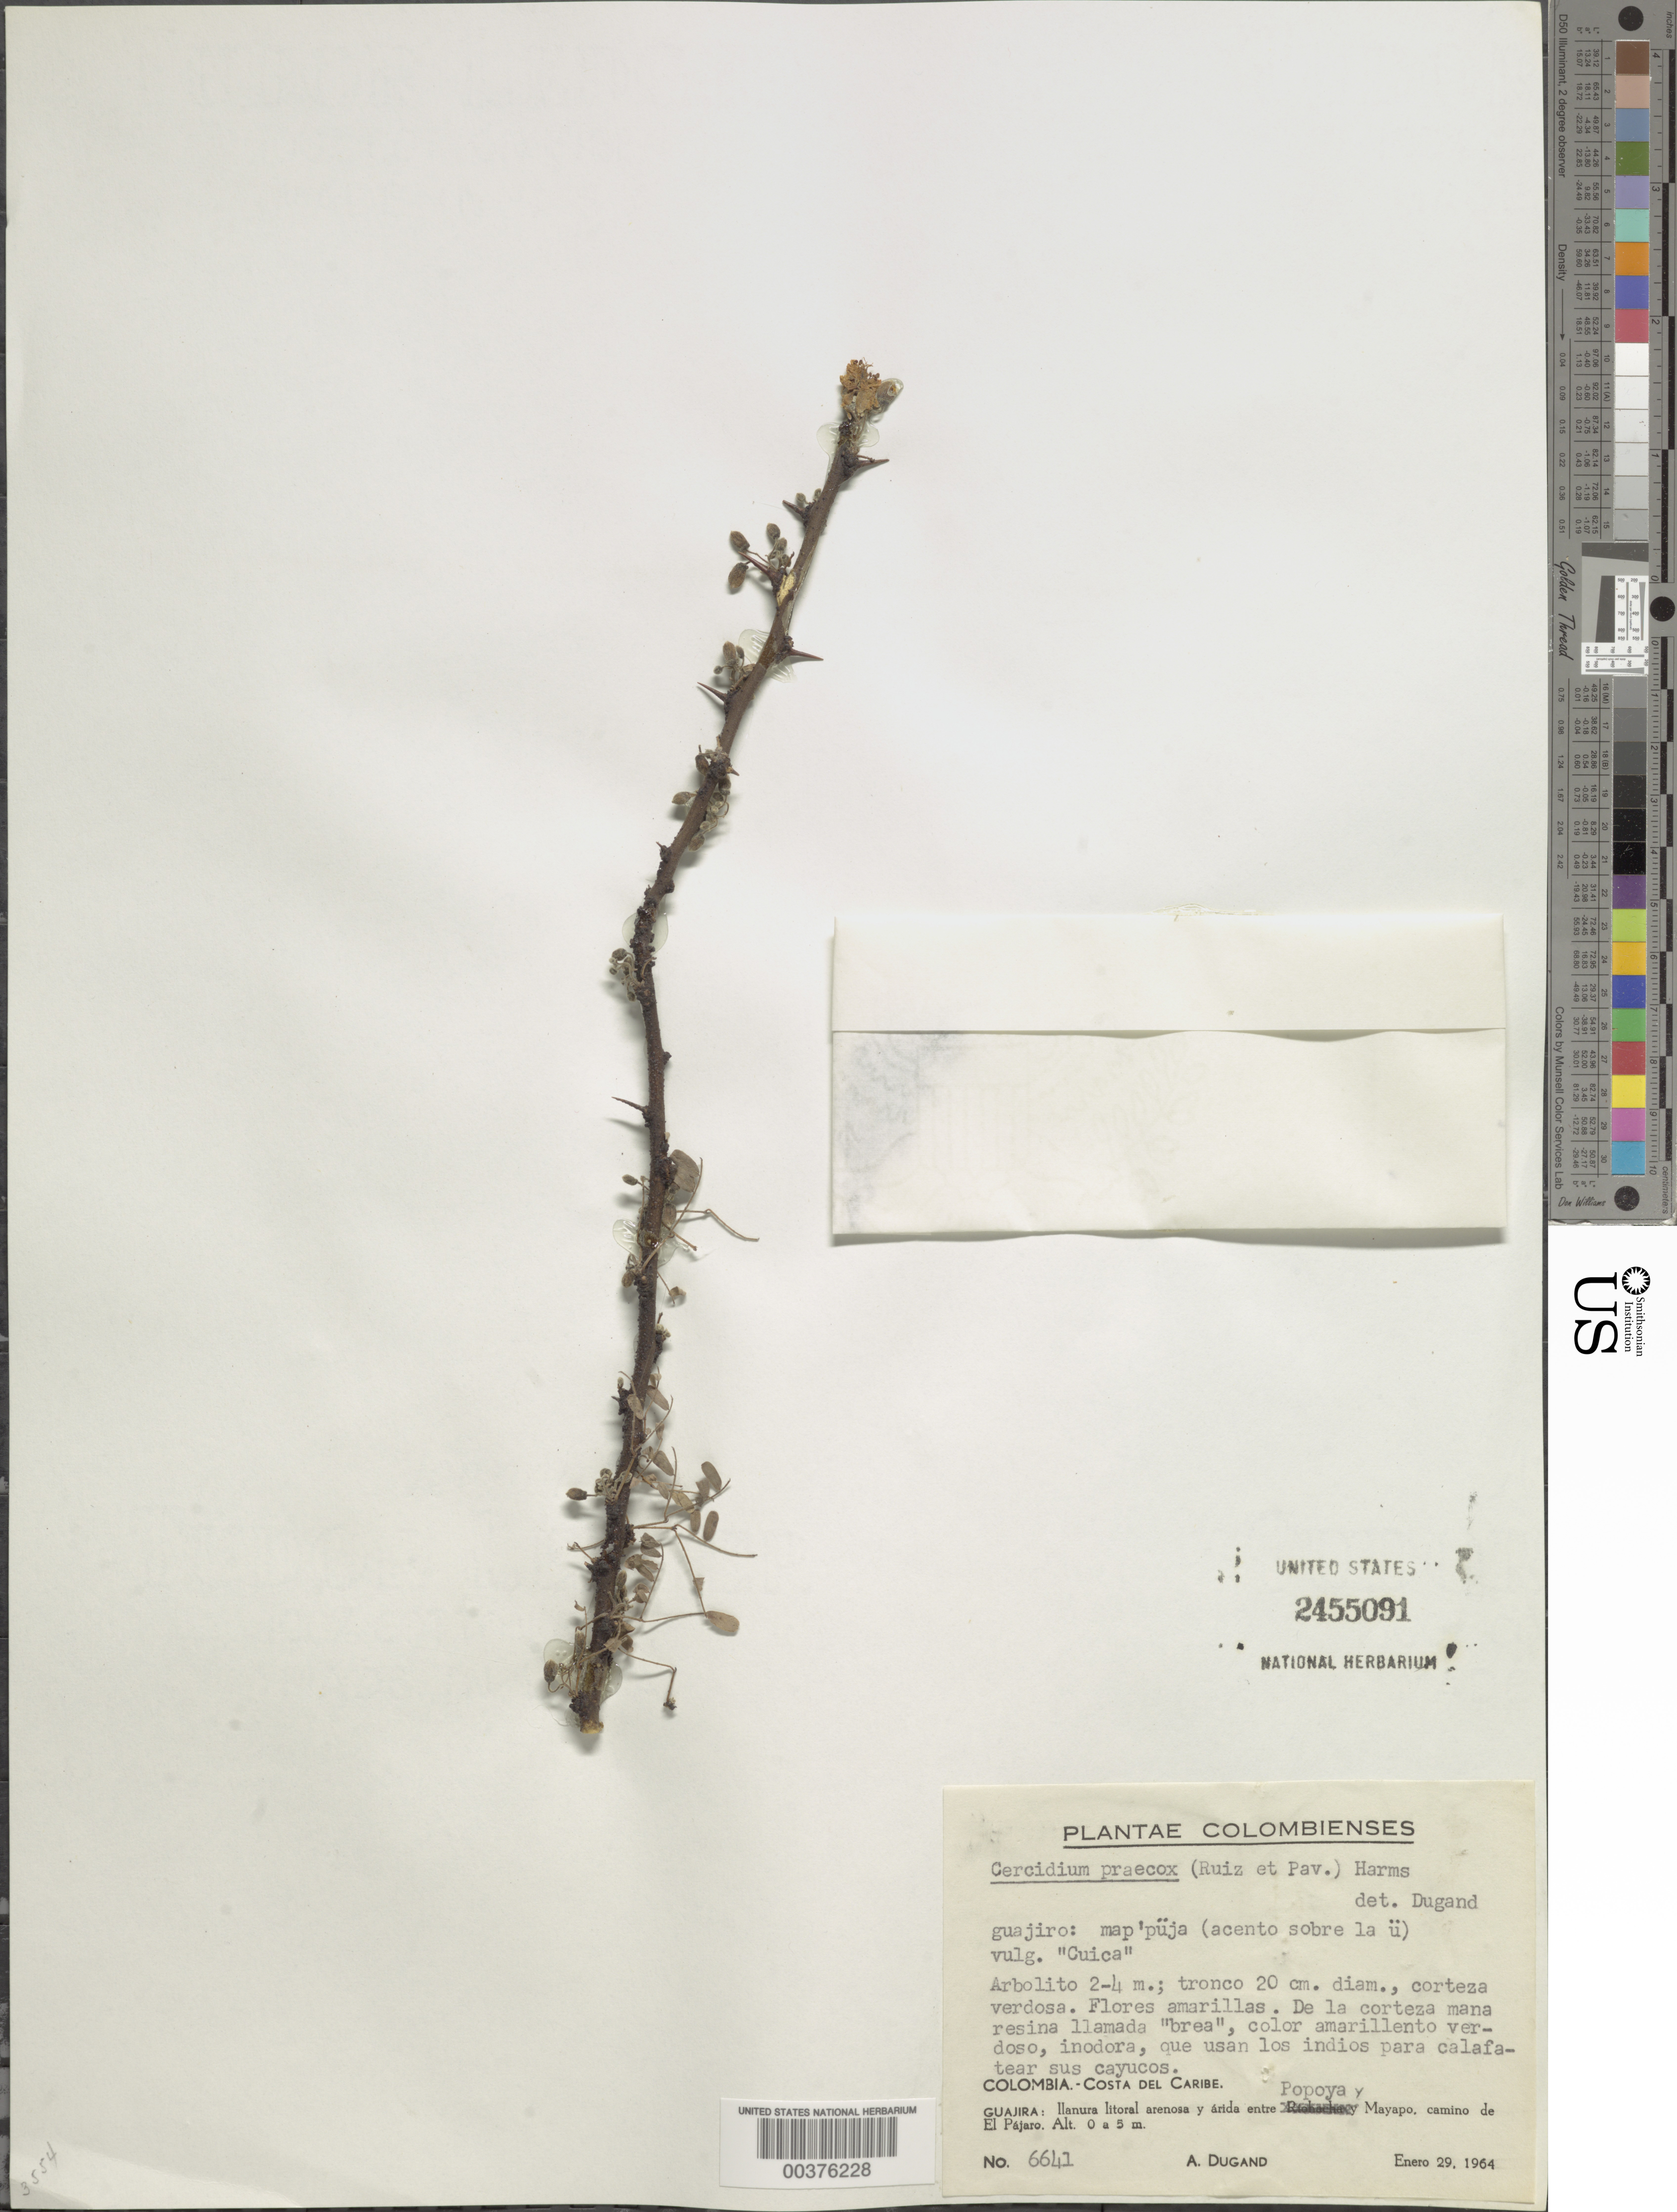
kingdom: Plantae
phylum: Tracheophyta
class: Magnoliopsida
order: Fabales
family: Fabaceae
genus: Parkinsonia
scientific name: Parkinsonia praecox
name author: (Ruiz & Pav.) J.E. Hawkins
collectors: A. Dugand G.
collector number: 6641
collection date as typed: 29 Jan 1964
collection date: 1964-01-29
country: Colombia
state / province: La Guajira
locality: Entre Popoya y Mayapo, Camino de el Pajaro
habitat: Llanura litoral arenosa y arida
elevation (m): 0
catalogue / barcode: US 2455091